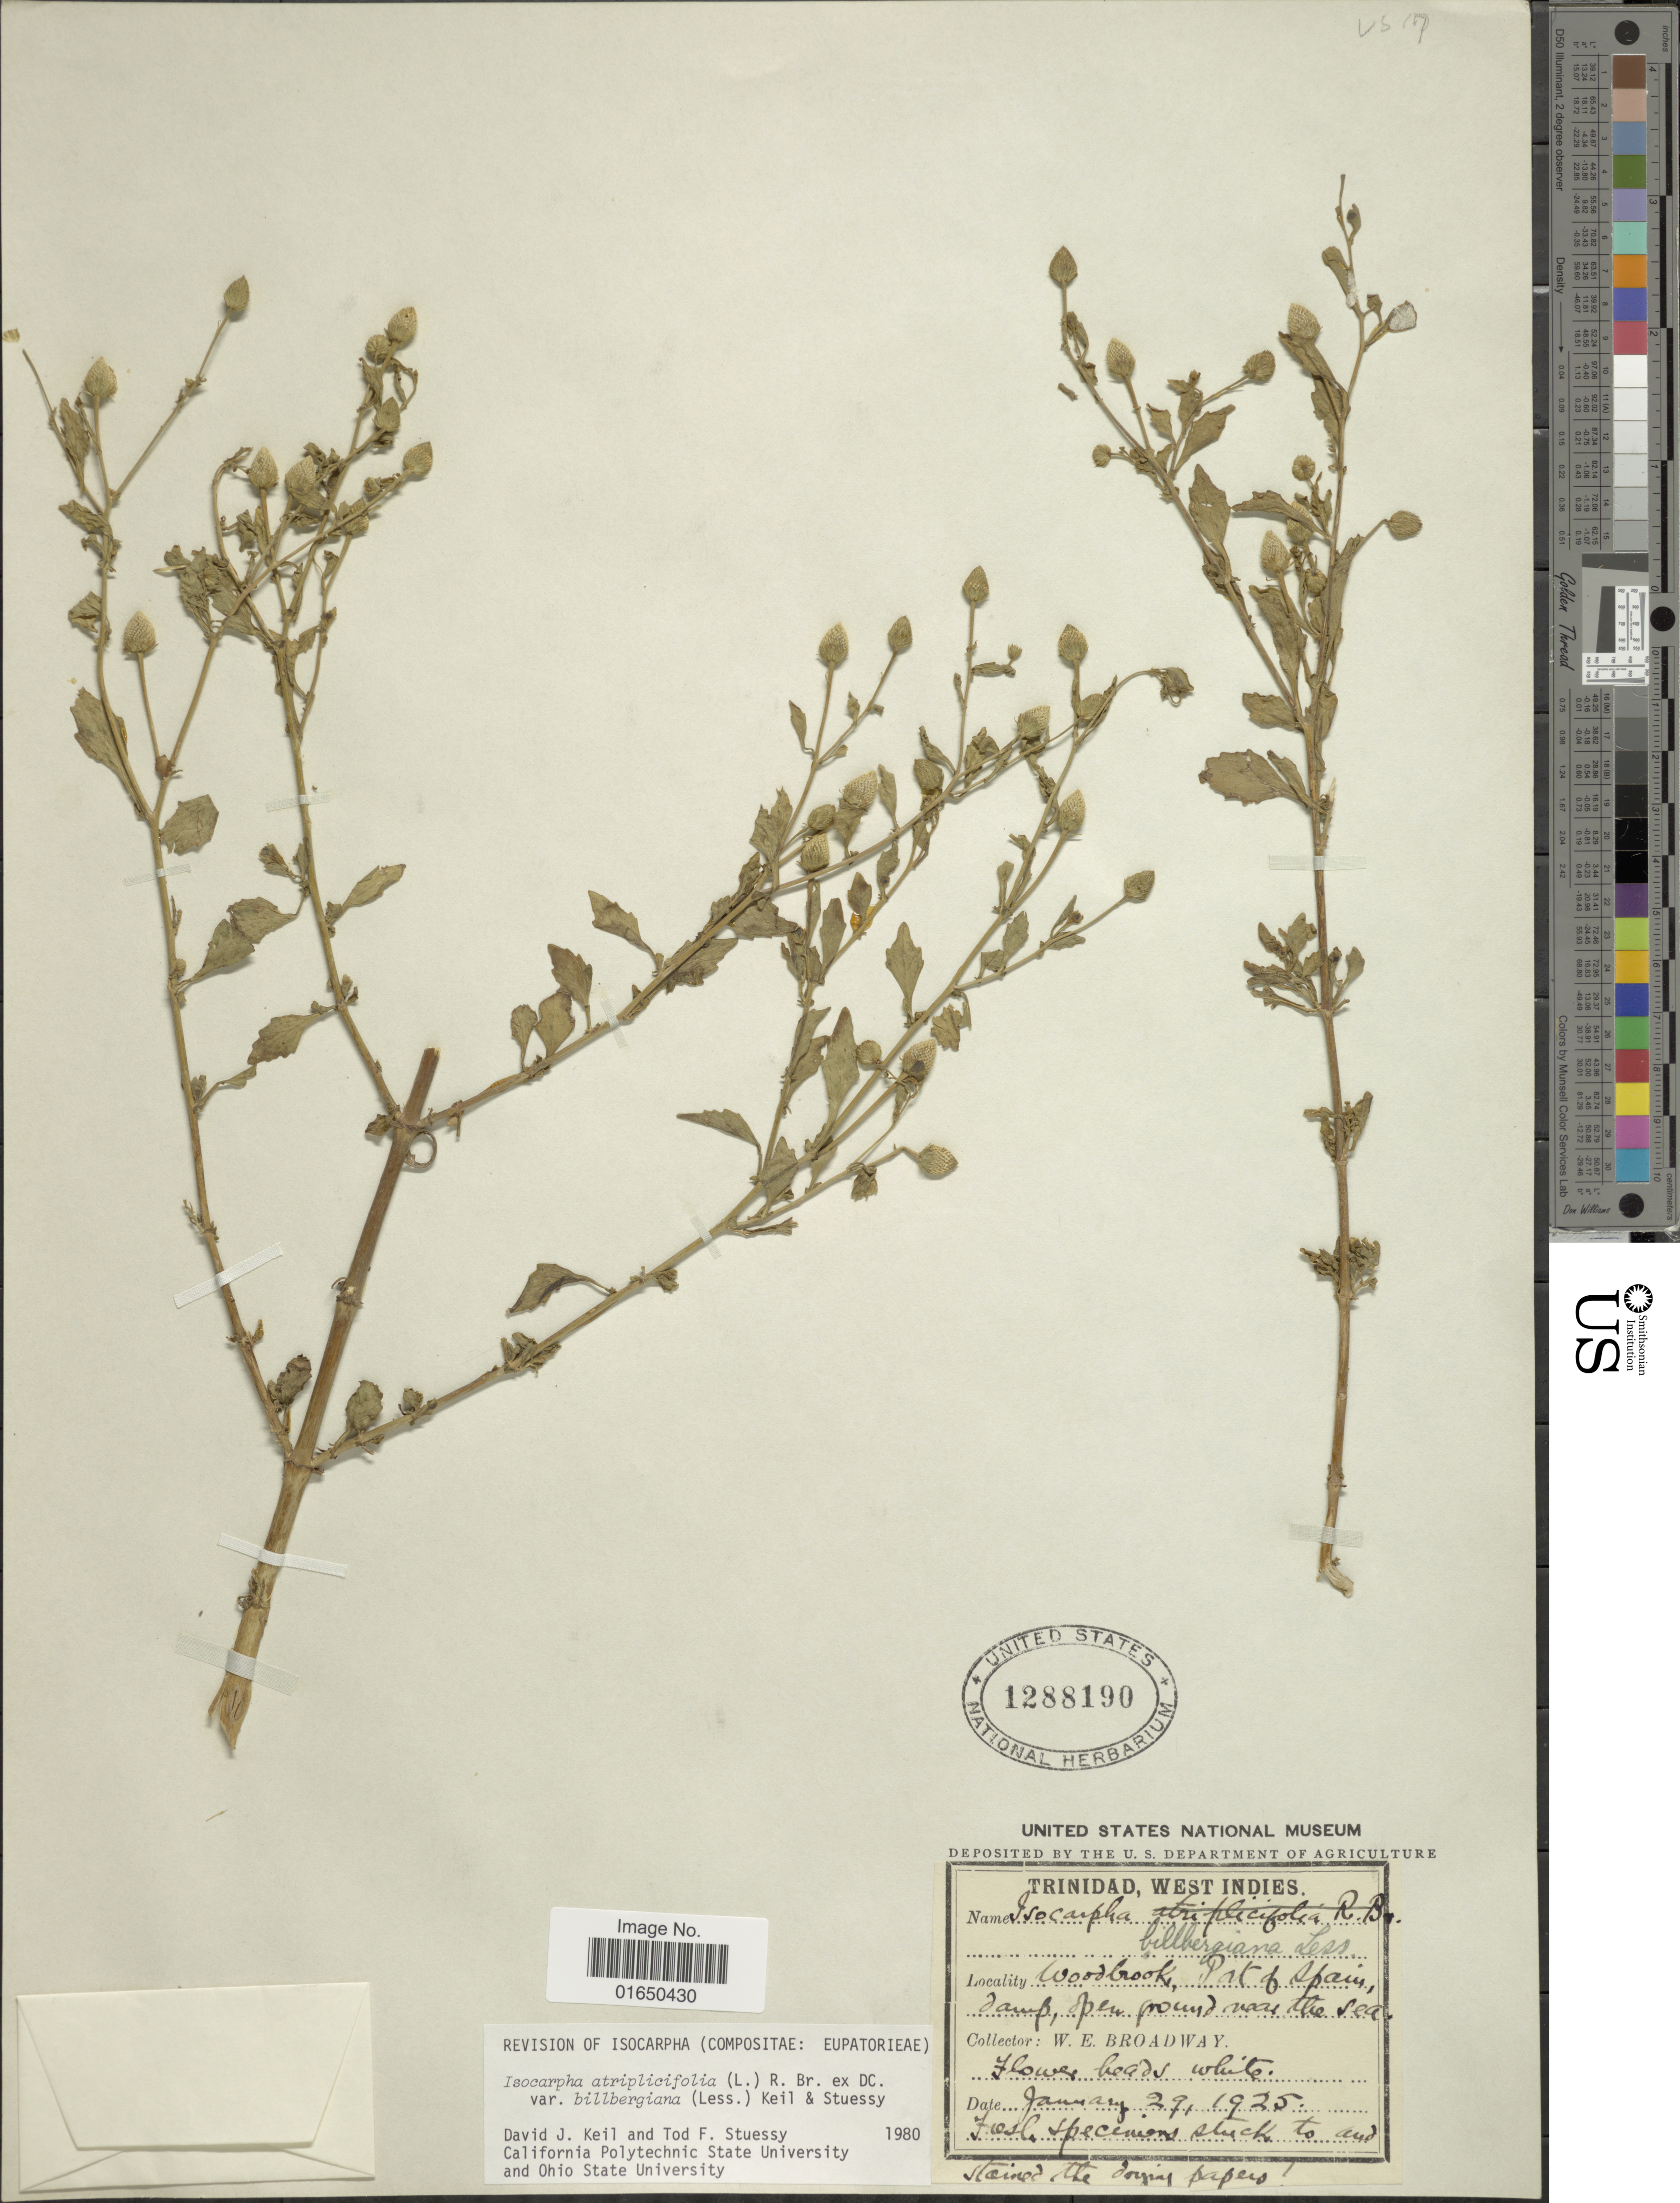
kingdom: Plantae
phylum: Tracheophyta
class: Magnoliopsida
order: Asterales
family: Asteraceae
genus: Isocarpha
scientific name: Isocarpha bilbergiana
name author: Less. in Schltdl. & Cham.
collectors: W. E. Broadway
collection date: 1925-01-29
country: Trinidad and Tobago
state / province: Trinidad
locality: West Indies, Woodbrook Port of Spain, damp, open ground near the sea.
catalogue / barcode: US 1288190